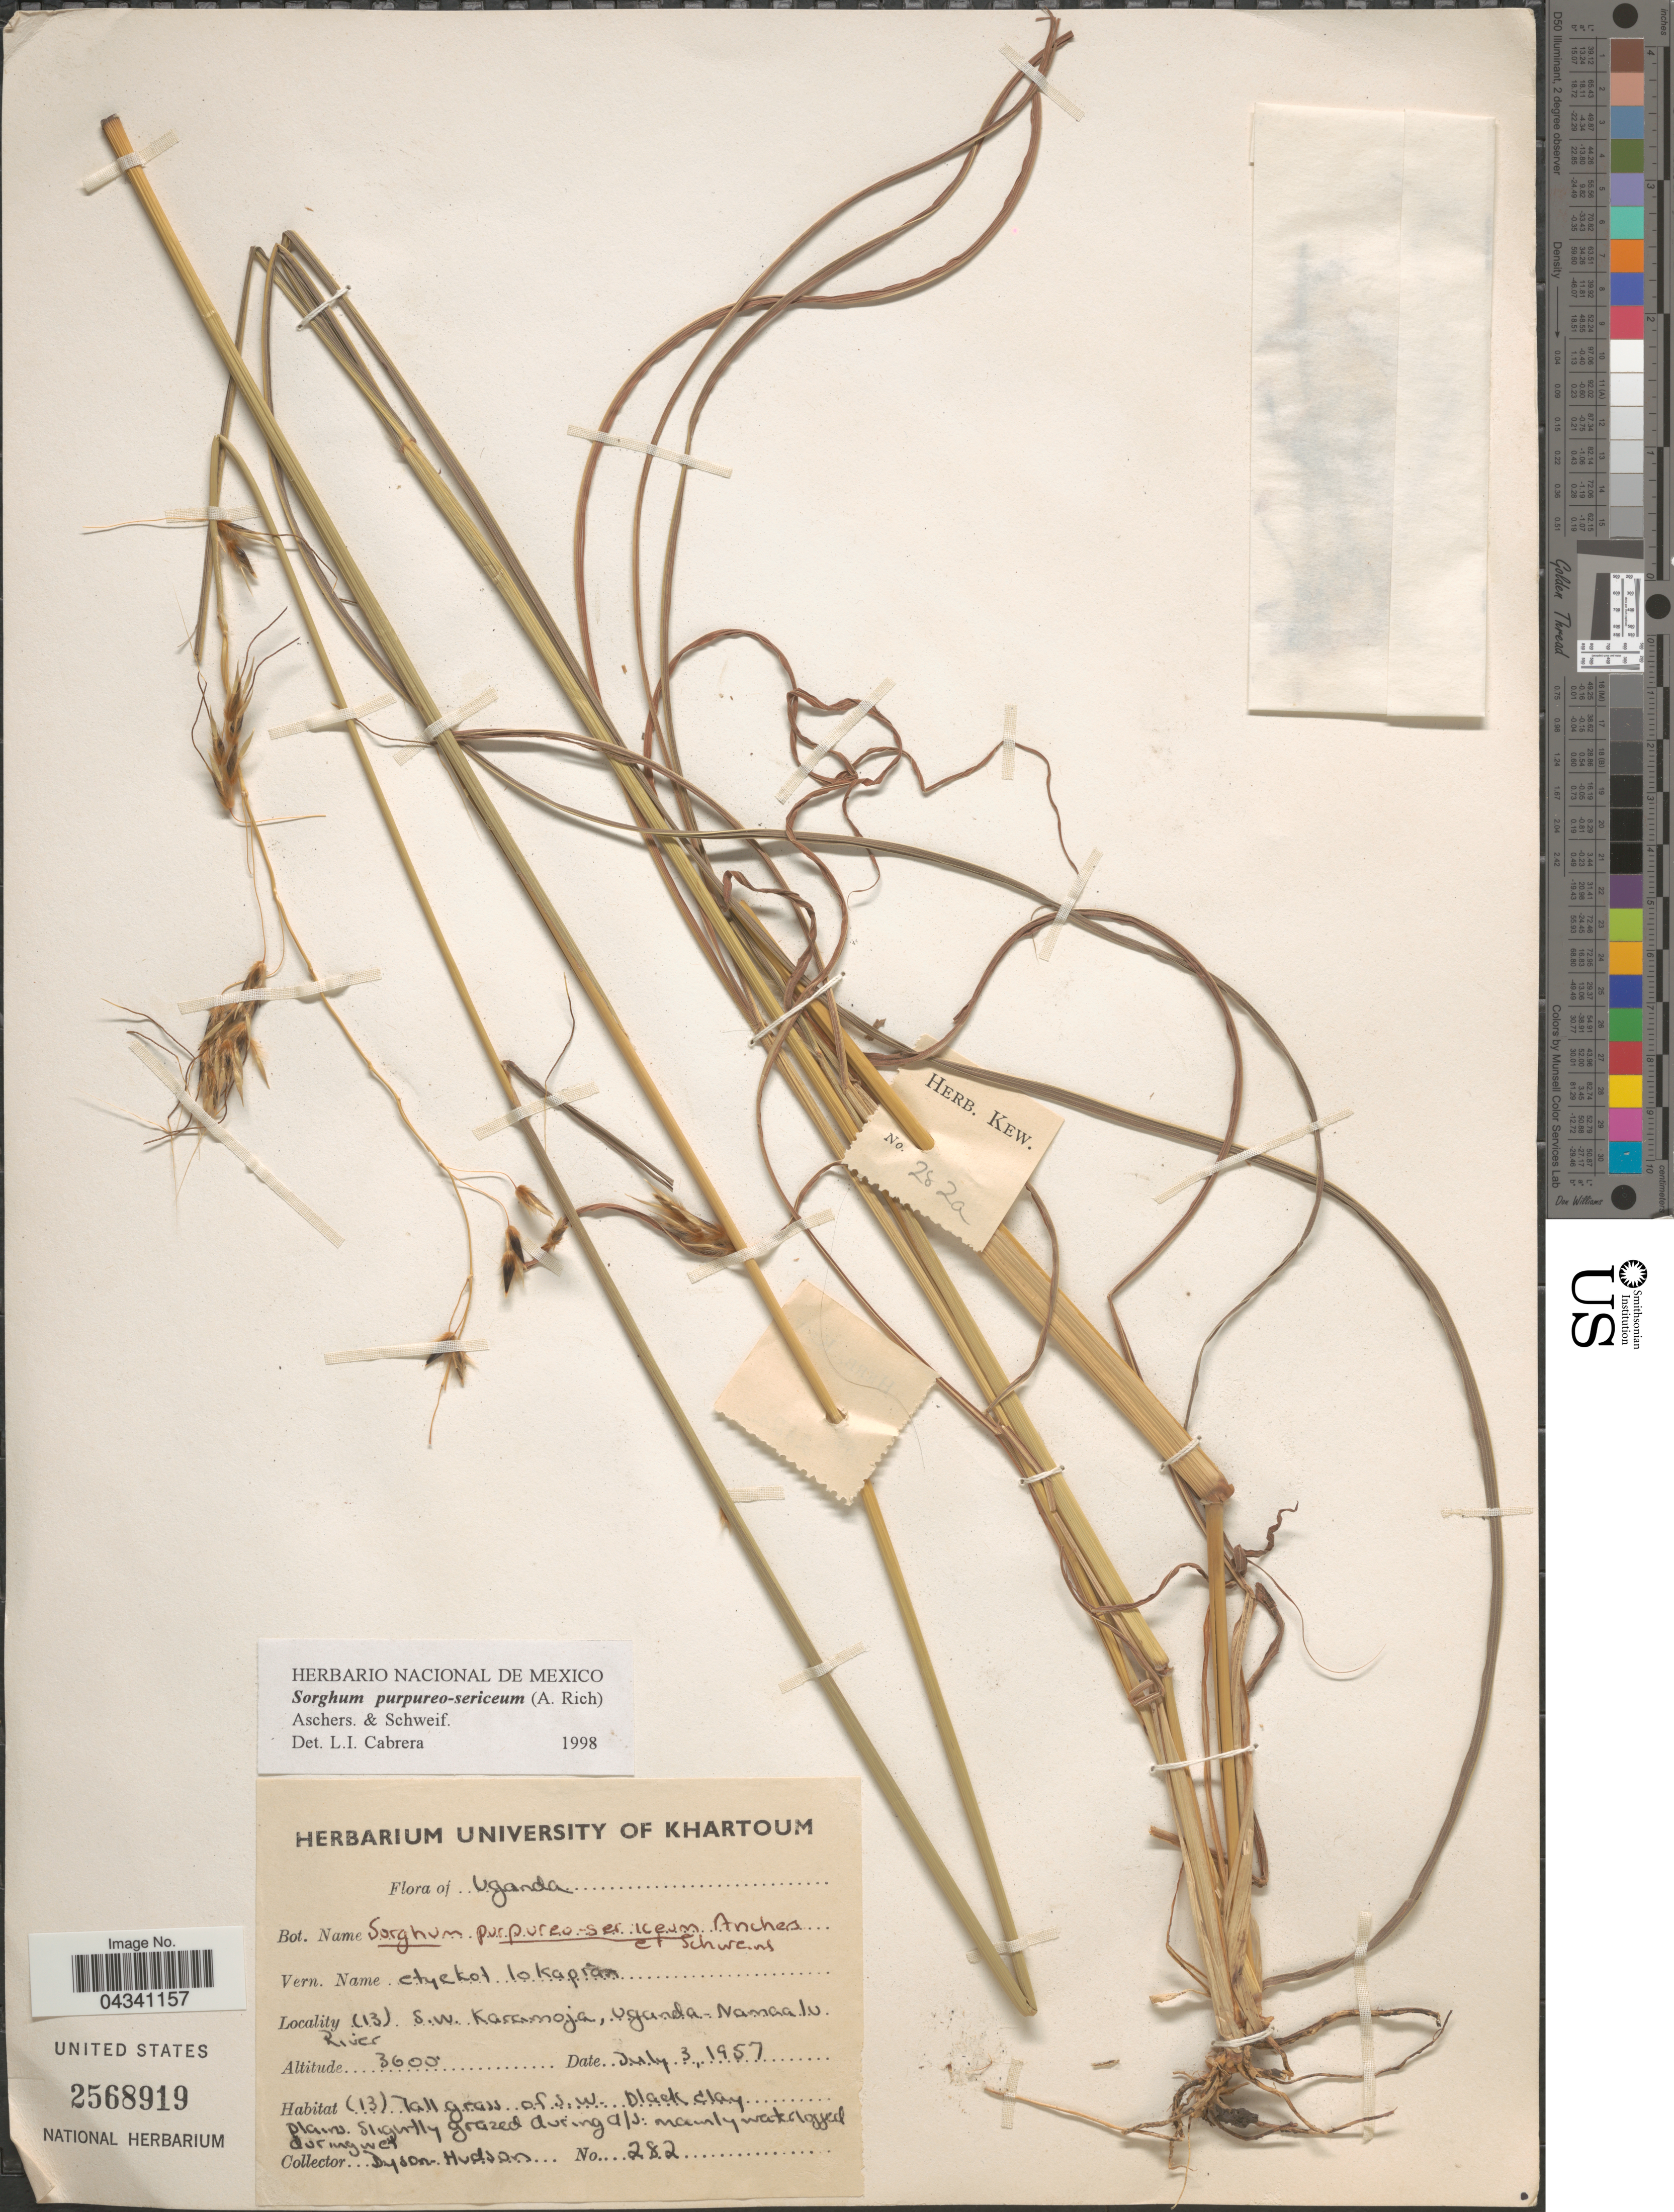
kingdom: Plantae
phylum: Tracheophyta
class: Liliopsida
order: Poales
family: Poaceae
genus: Sorghum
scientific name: Sorghum purpureosericeum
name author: (A. Rich.) Schweinf. & Asch.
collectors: Dyson-Hudson, --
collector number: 282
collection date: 1957-07-03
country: Uganda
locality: (13) S.W. Karamoja, Namaalu River.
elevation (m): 1097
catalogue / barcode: US 2568919